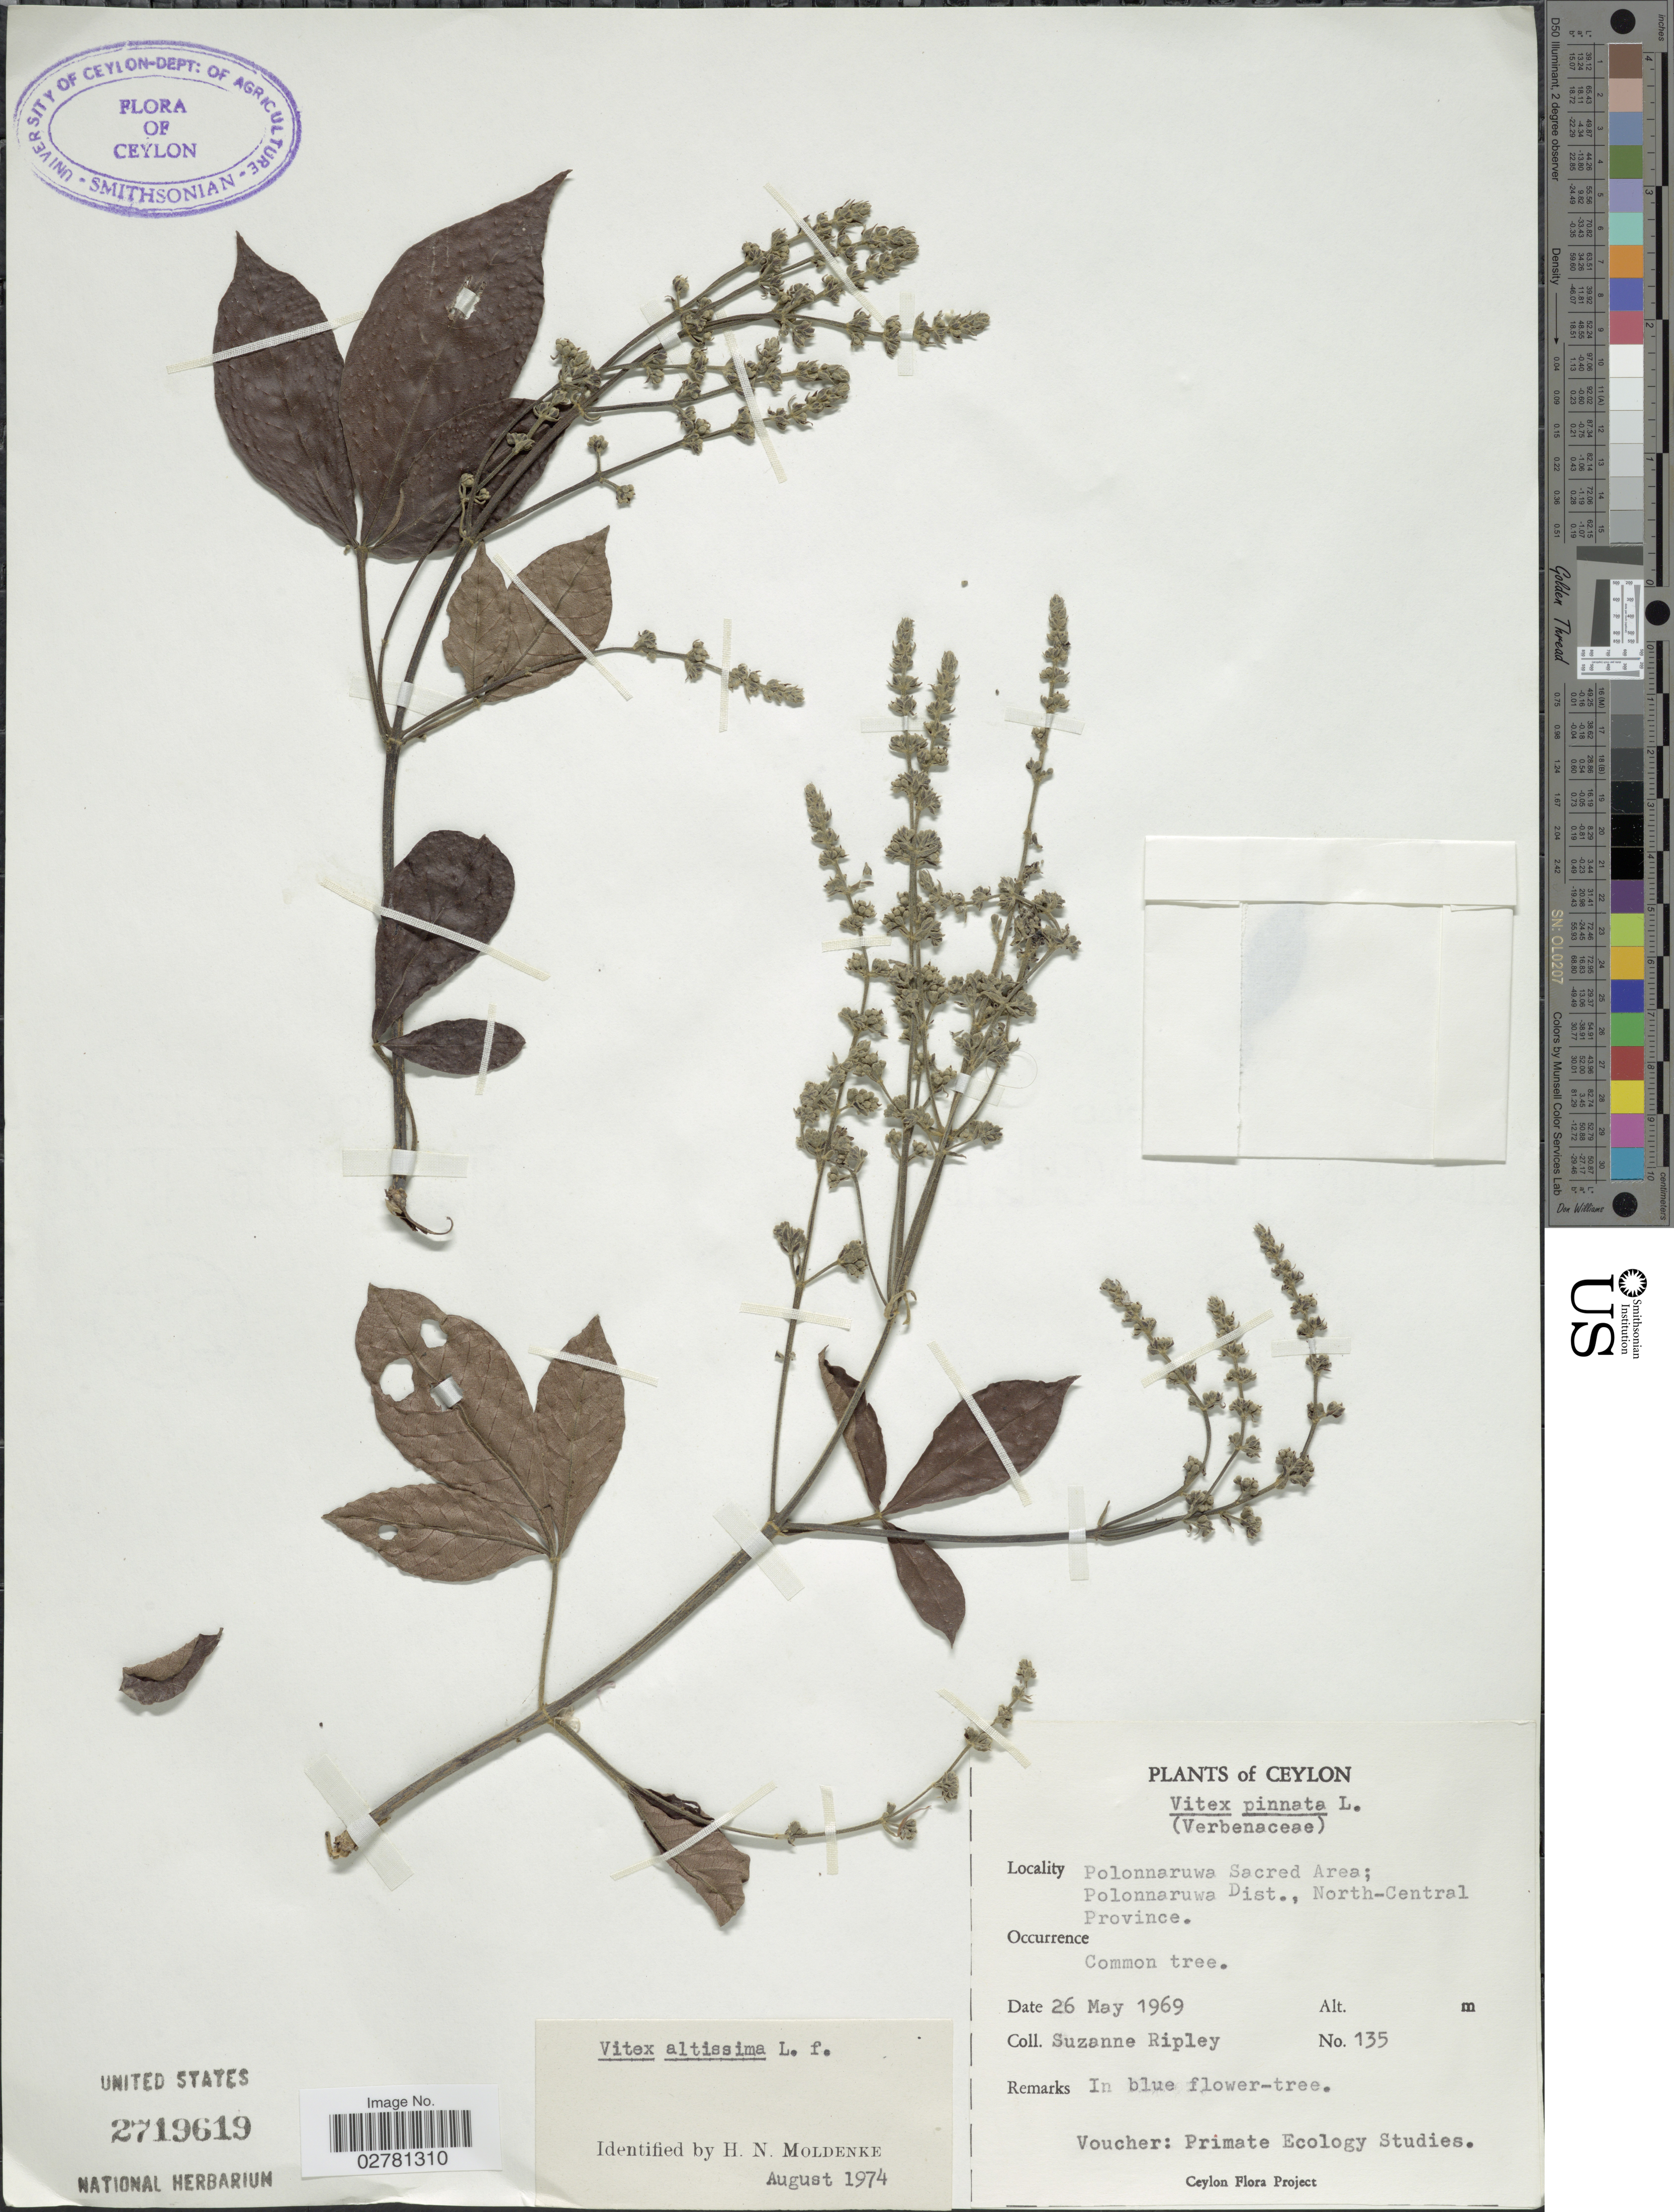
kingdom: Plantae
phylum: Tracheophyta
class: Magnoliopsida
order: Lamiales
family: Lamiaceae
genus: Vitex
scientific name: Vitex altissima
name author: L. f.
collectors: S. Ripley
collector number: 135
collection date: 1969-05-26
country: Sri Lanka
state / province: North Central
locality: Ceylon. Polonnaruwa Sacred Area; Polonnaruwa Dist.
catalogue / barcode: US 2719619